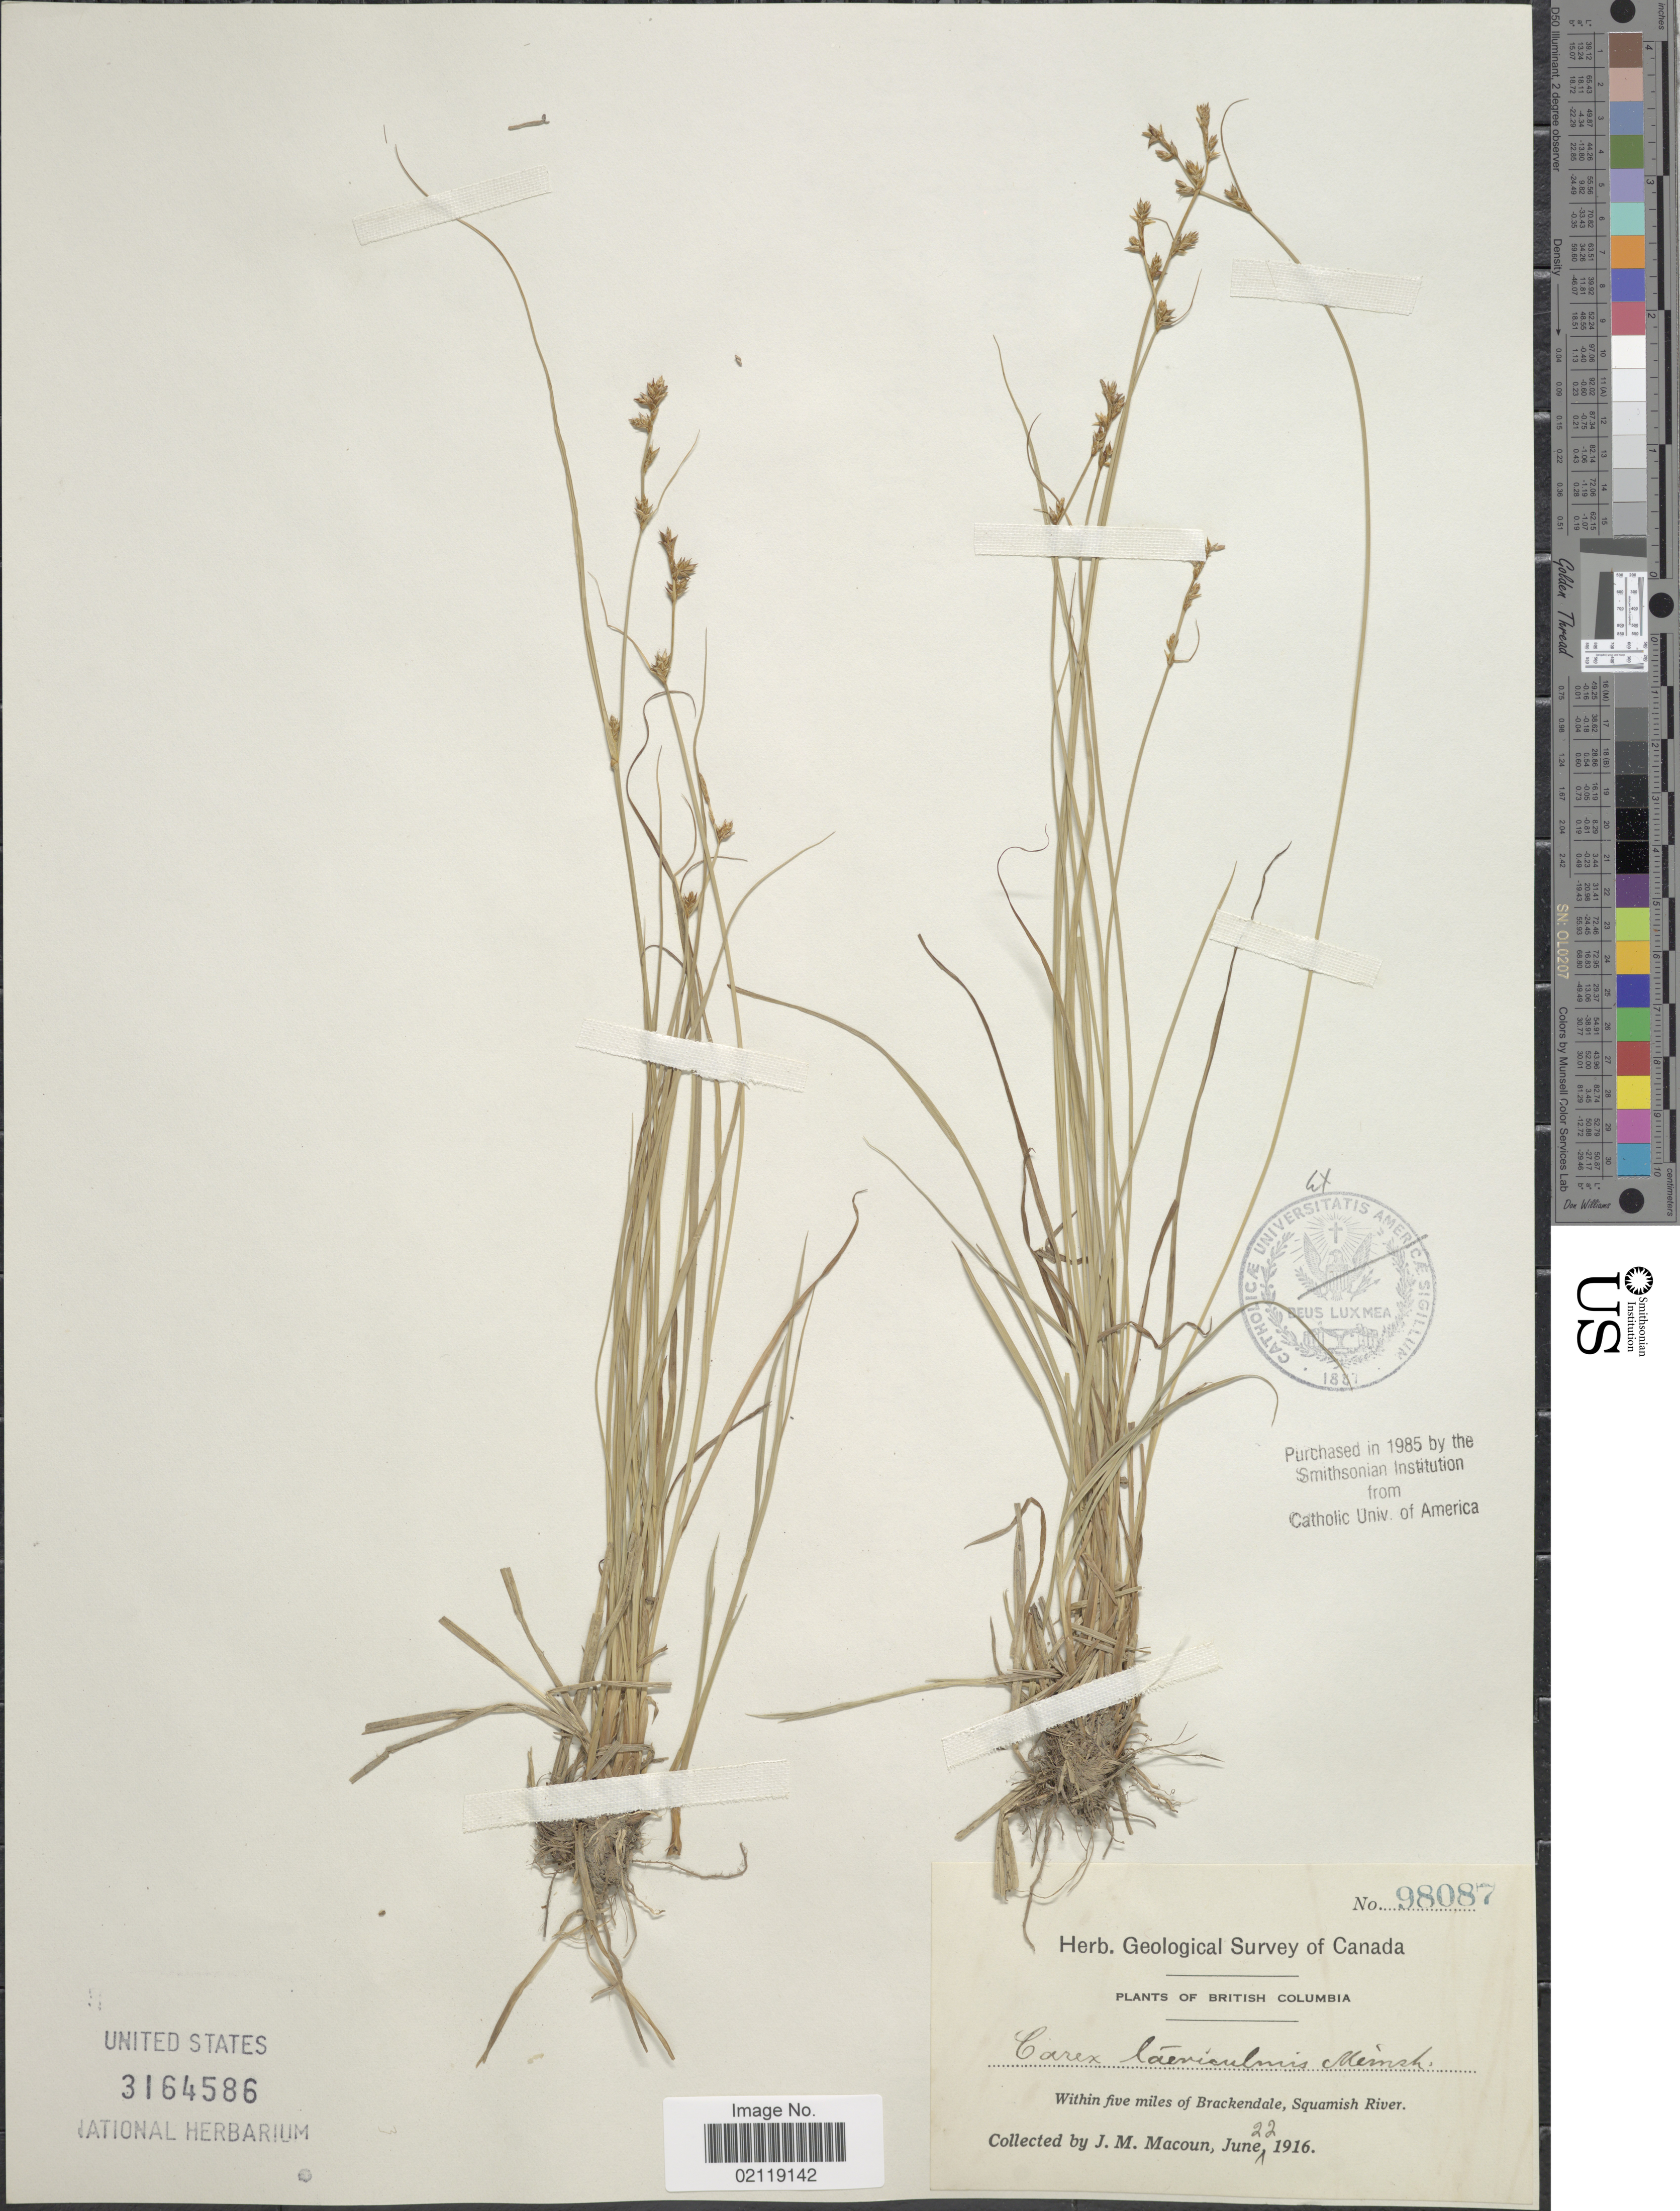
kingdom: Plantae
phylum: Tracheophyta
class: Liliopsida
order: Poales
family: Cyperaceae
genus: Carex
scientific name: Carex laeviculmis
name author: Meinsh.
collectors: J. M. Macoun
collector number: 98087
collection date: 1916-06-22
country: Canada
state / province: British Columbia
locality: Within five miles of Brackendale, Squamish River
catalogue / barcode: US 3164586